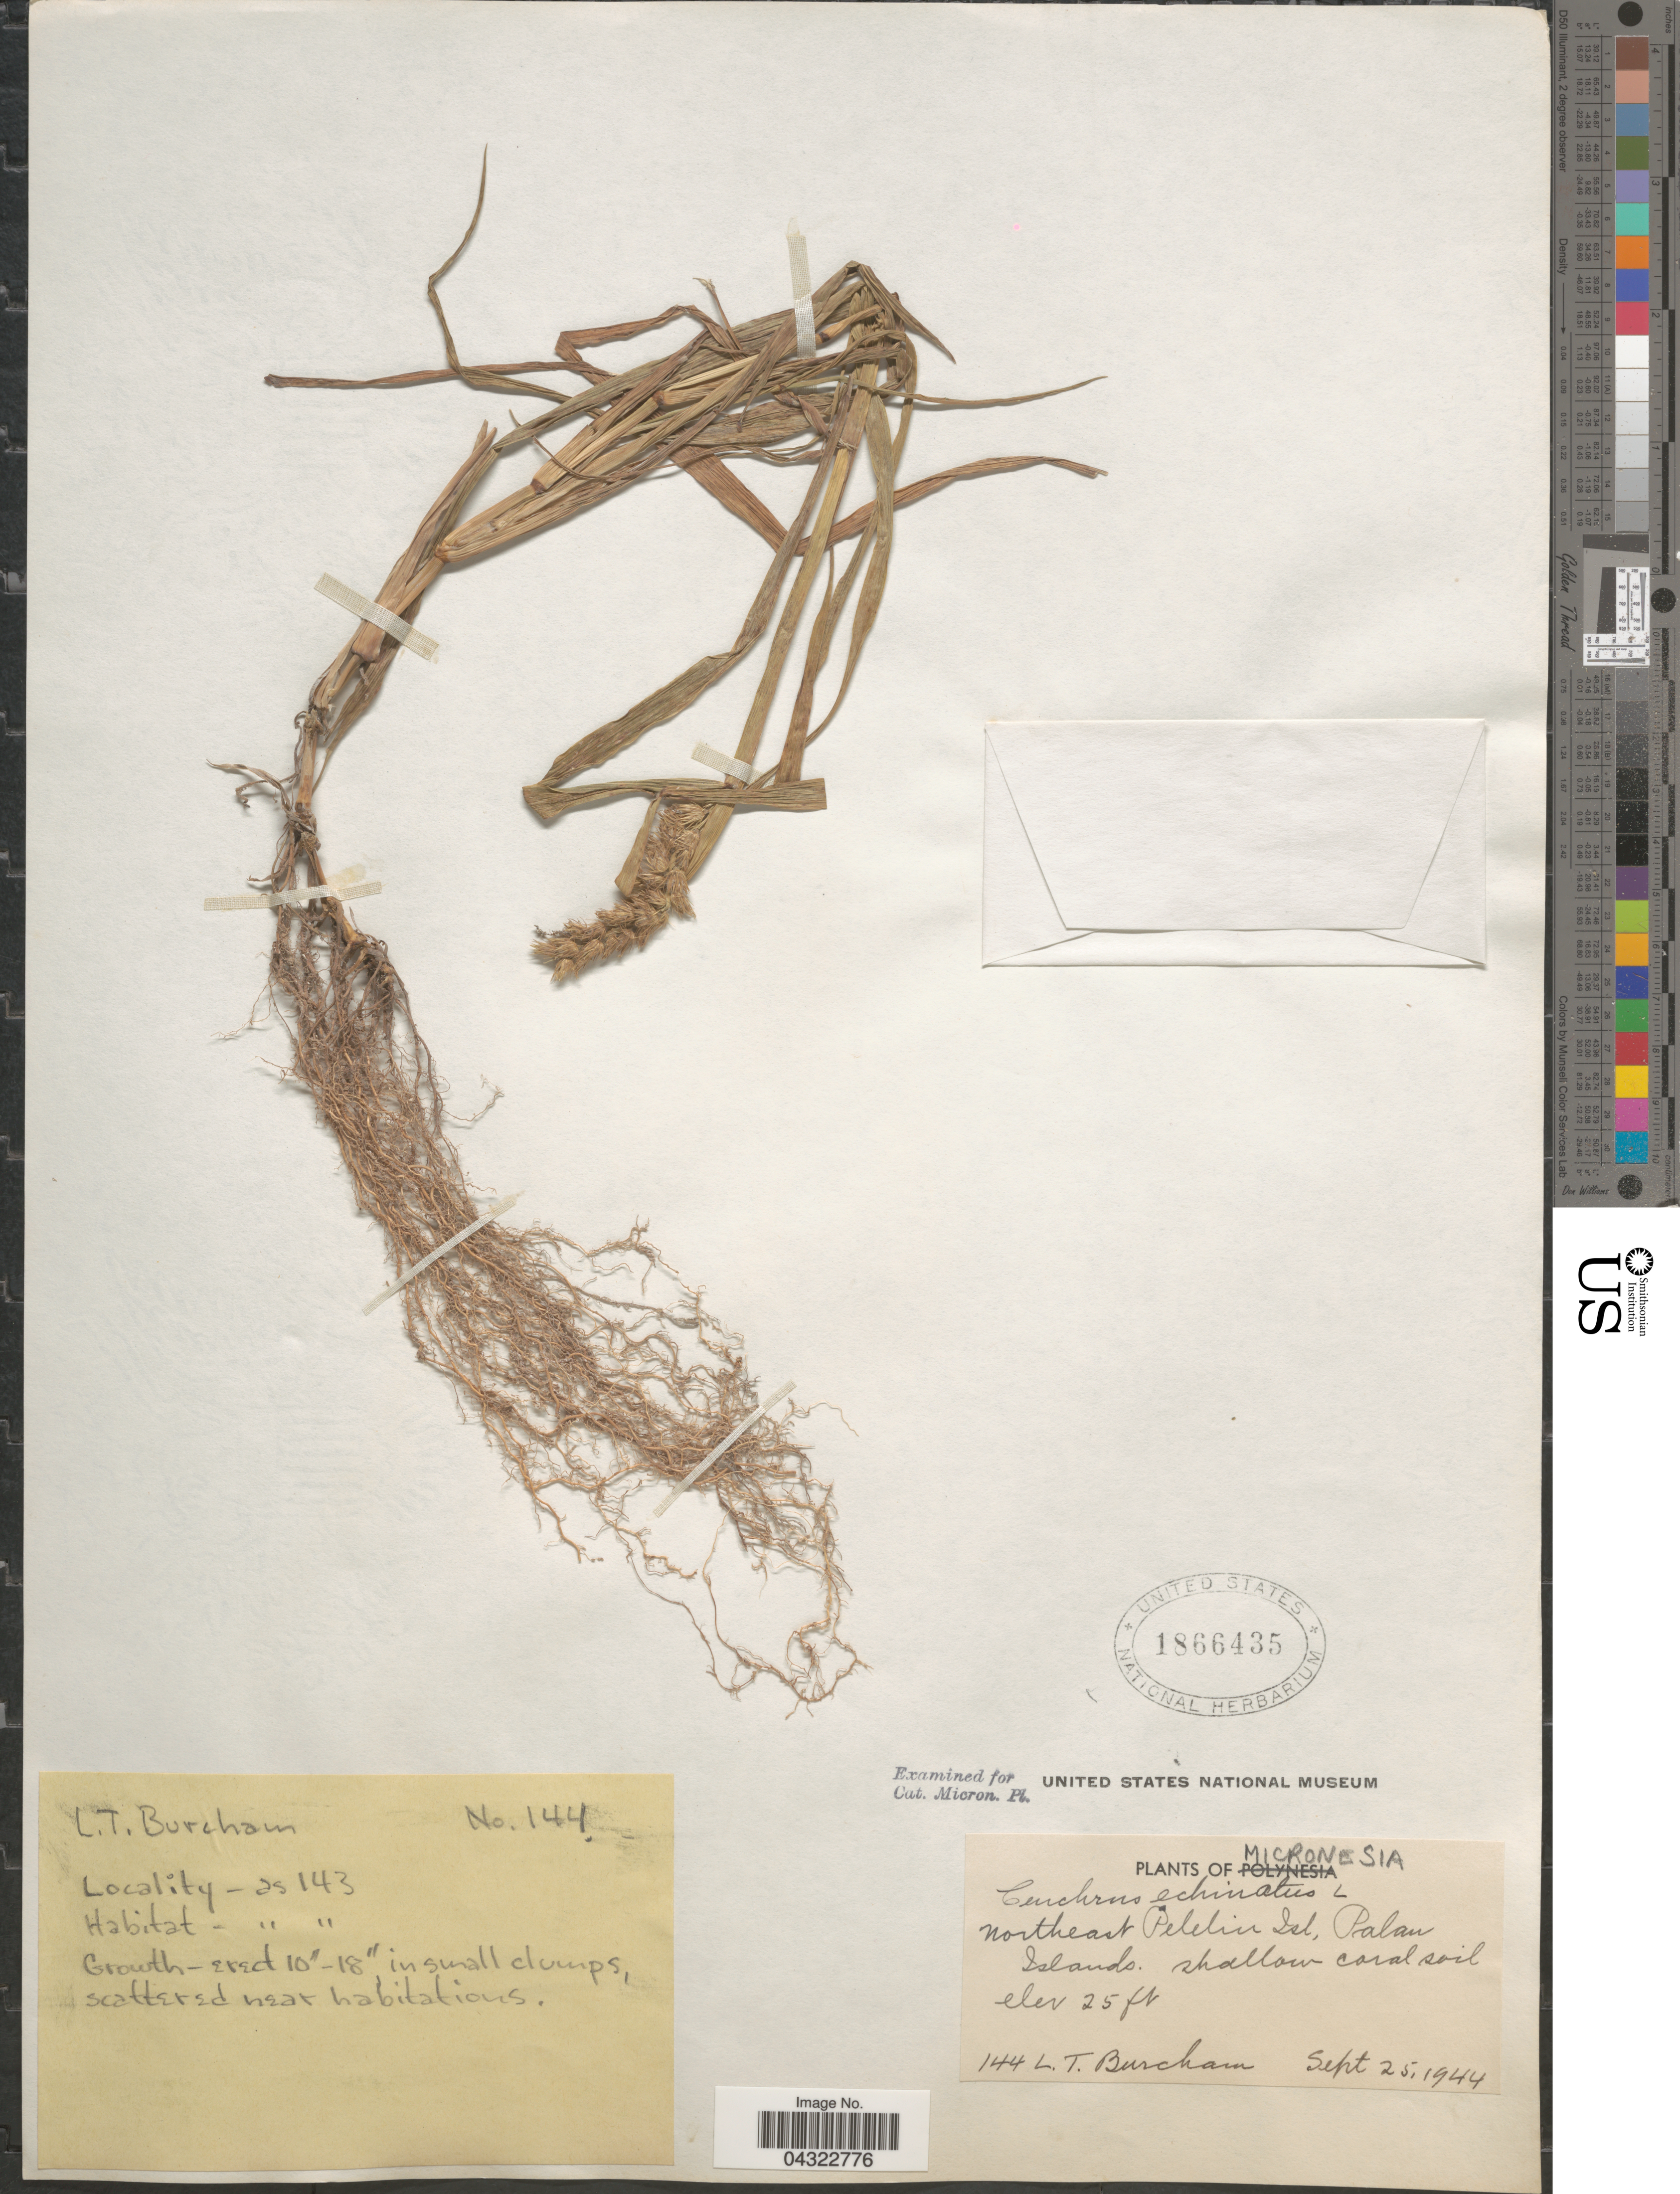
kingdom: Plantae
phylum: Tracheophyta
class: Liliopsida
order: Poales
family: Poaceae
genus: Cenchrus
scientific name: Cenchrus echinatus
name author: L.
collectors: L. Burcham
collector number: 144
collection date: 1944-09-25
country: Micronesia, Federated States of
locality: Micronesia. Northeast Pelelin Isl, Palau Islands.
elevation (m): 8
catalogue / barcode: US 1866435